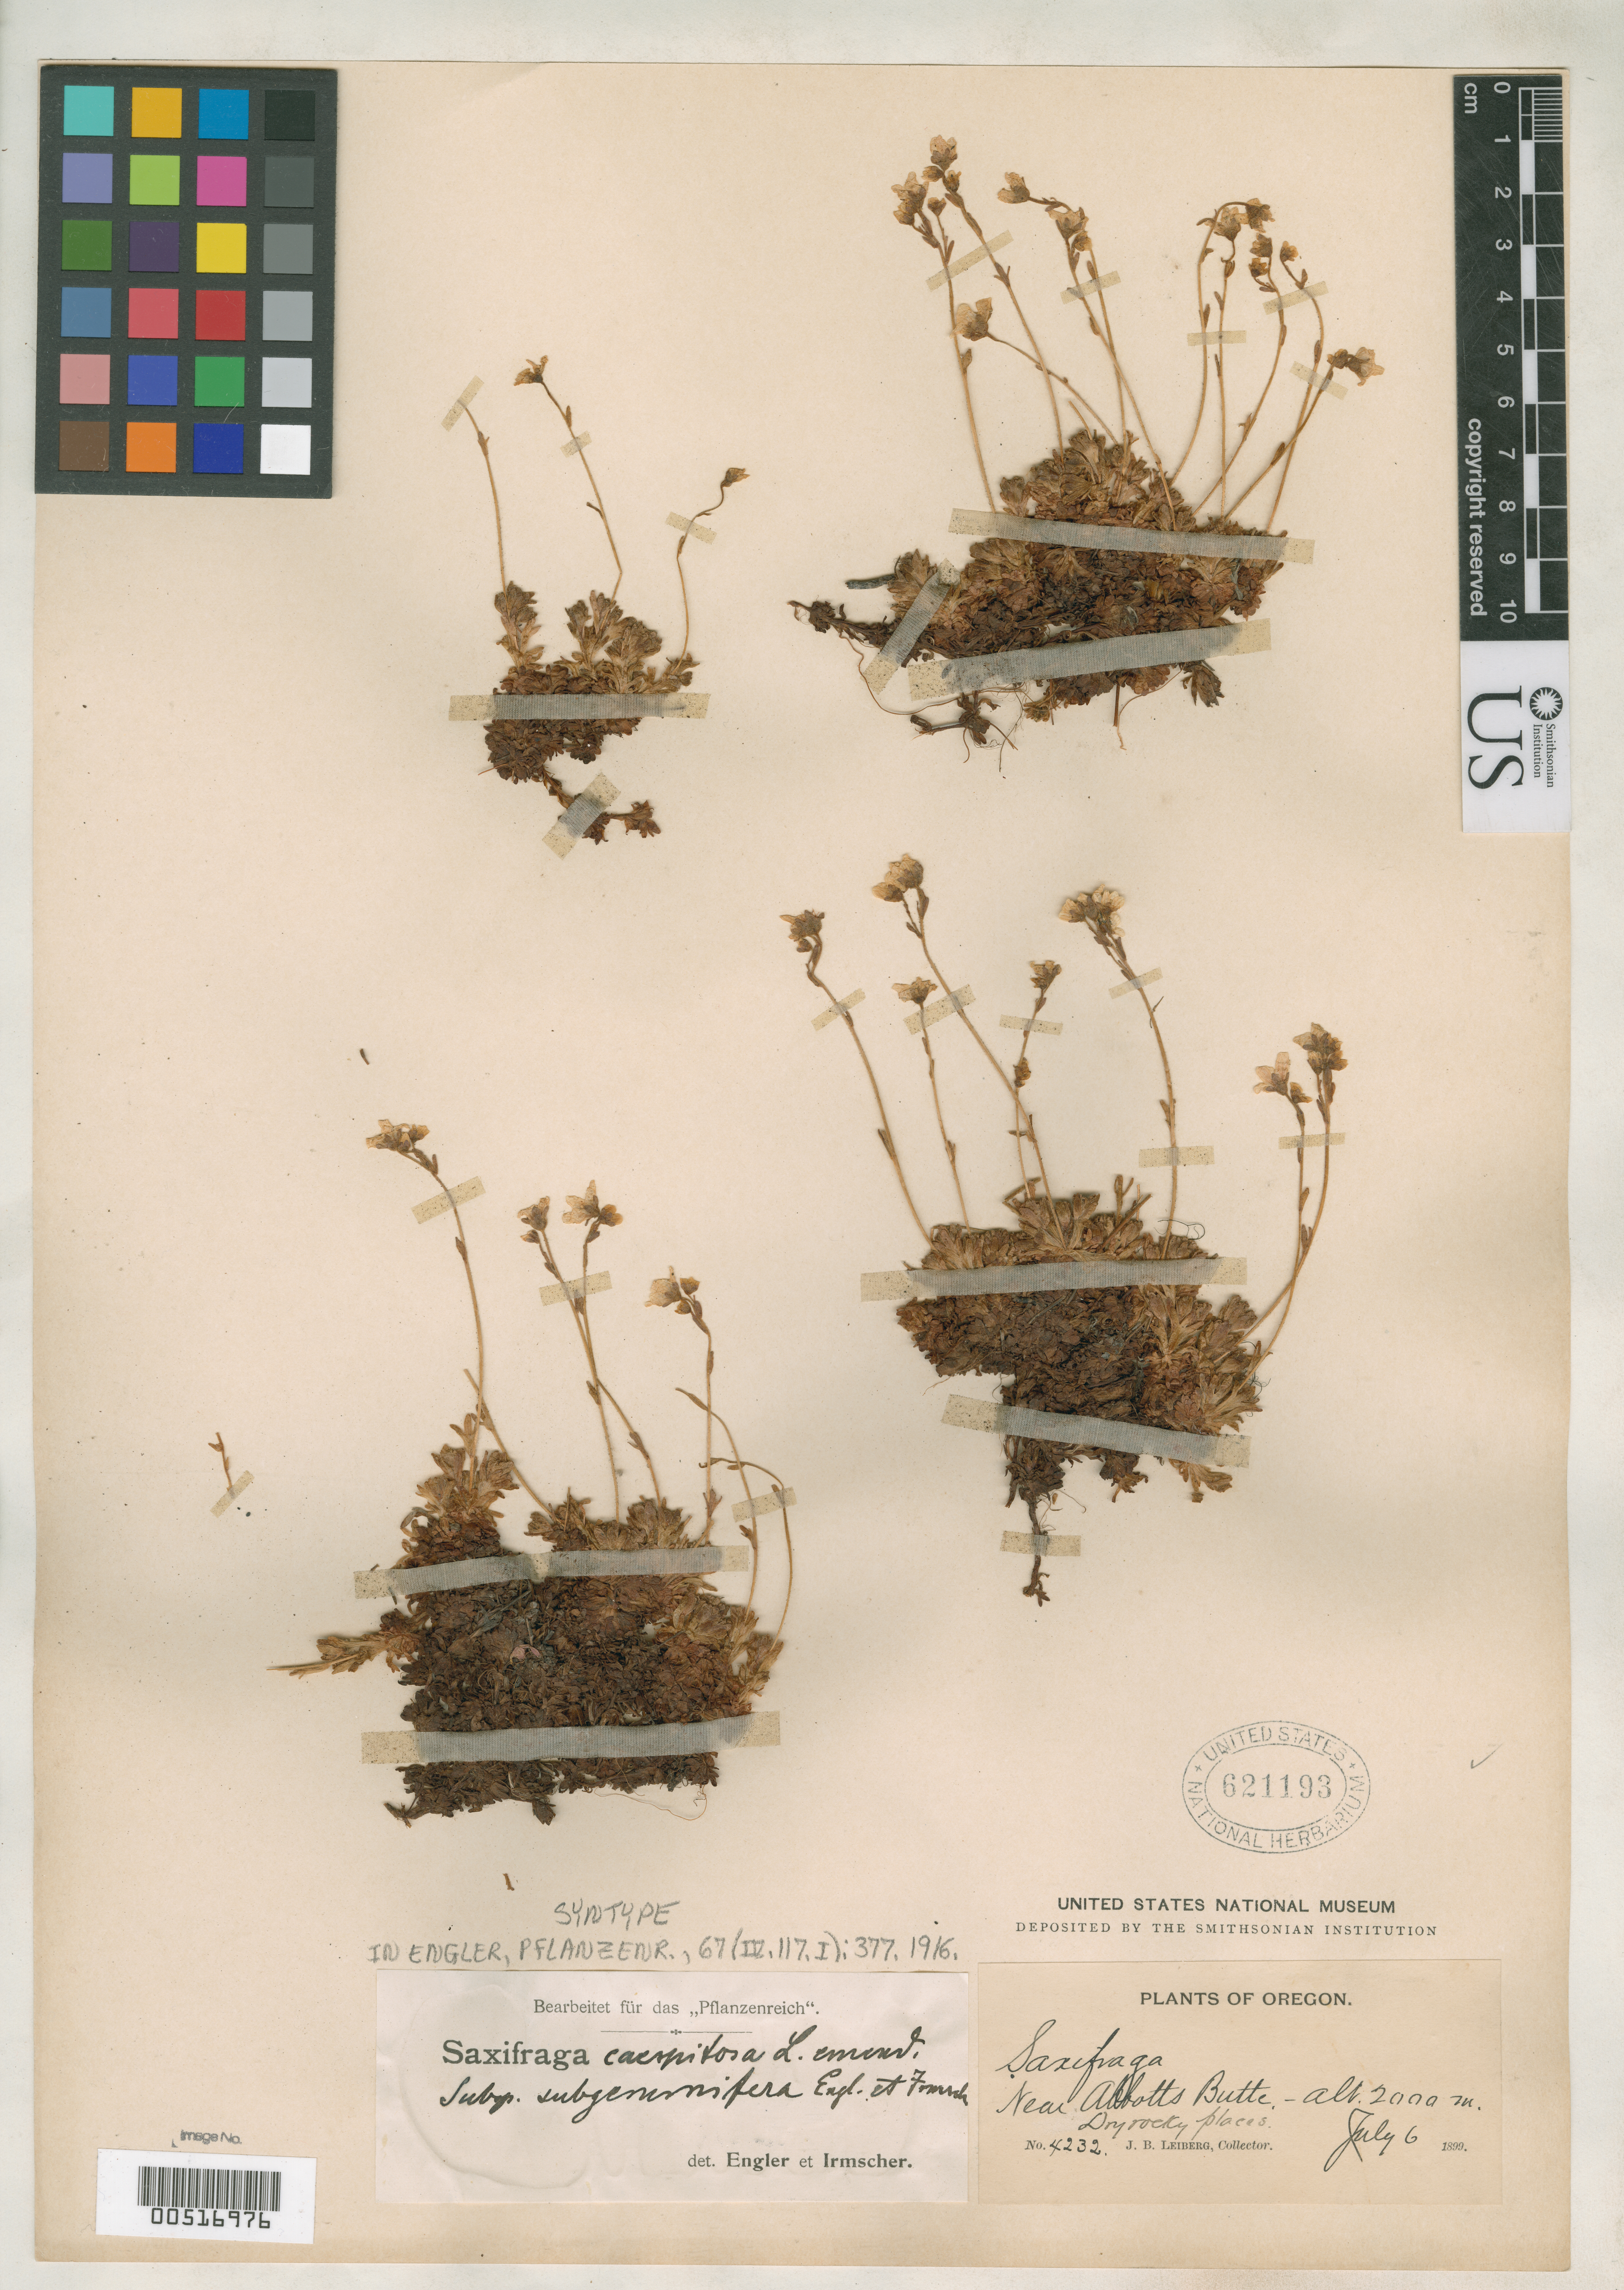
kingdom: Plantae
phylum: Tracheophyta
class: Magnoliopsida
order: Saxifragales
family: Saxifragaceae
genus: Saxifraga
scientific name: Saxifraga caespitosa subsp. subgemmifer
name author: Engl. & Irmsch. in Engl.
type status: Syntype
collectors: J. Leiberg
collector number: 4232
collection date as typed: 06 Jul 1899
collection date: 1899-07-06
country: United States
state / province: Oregon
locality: Near Abbott's Butte.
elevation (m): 2000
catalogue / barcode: US 621193